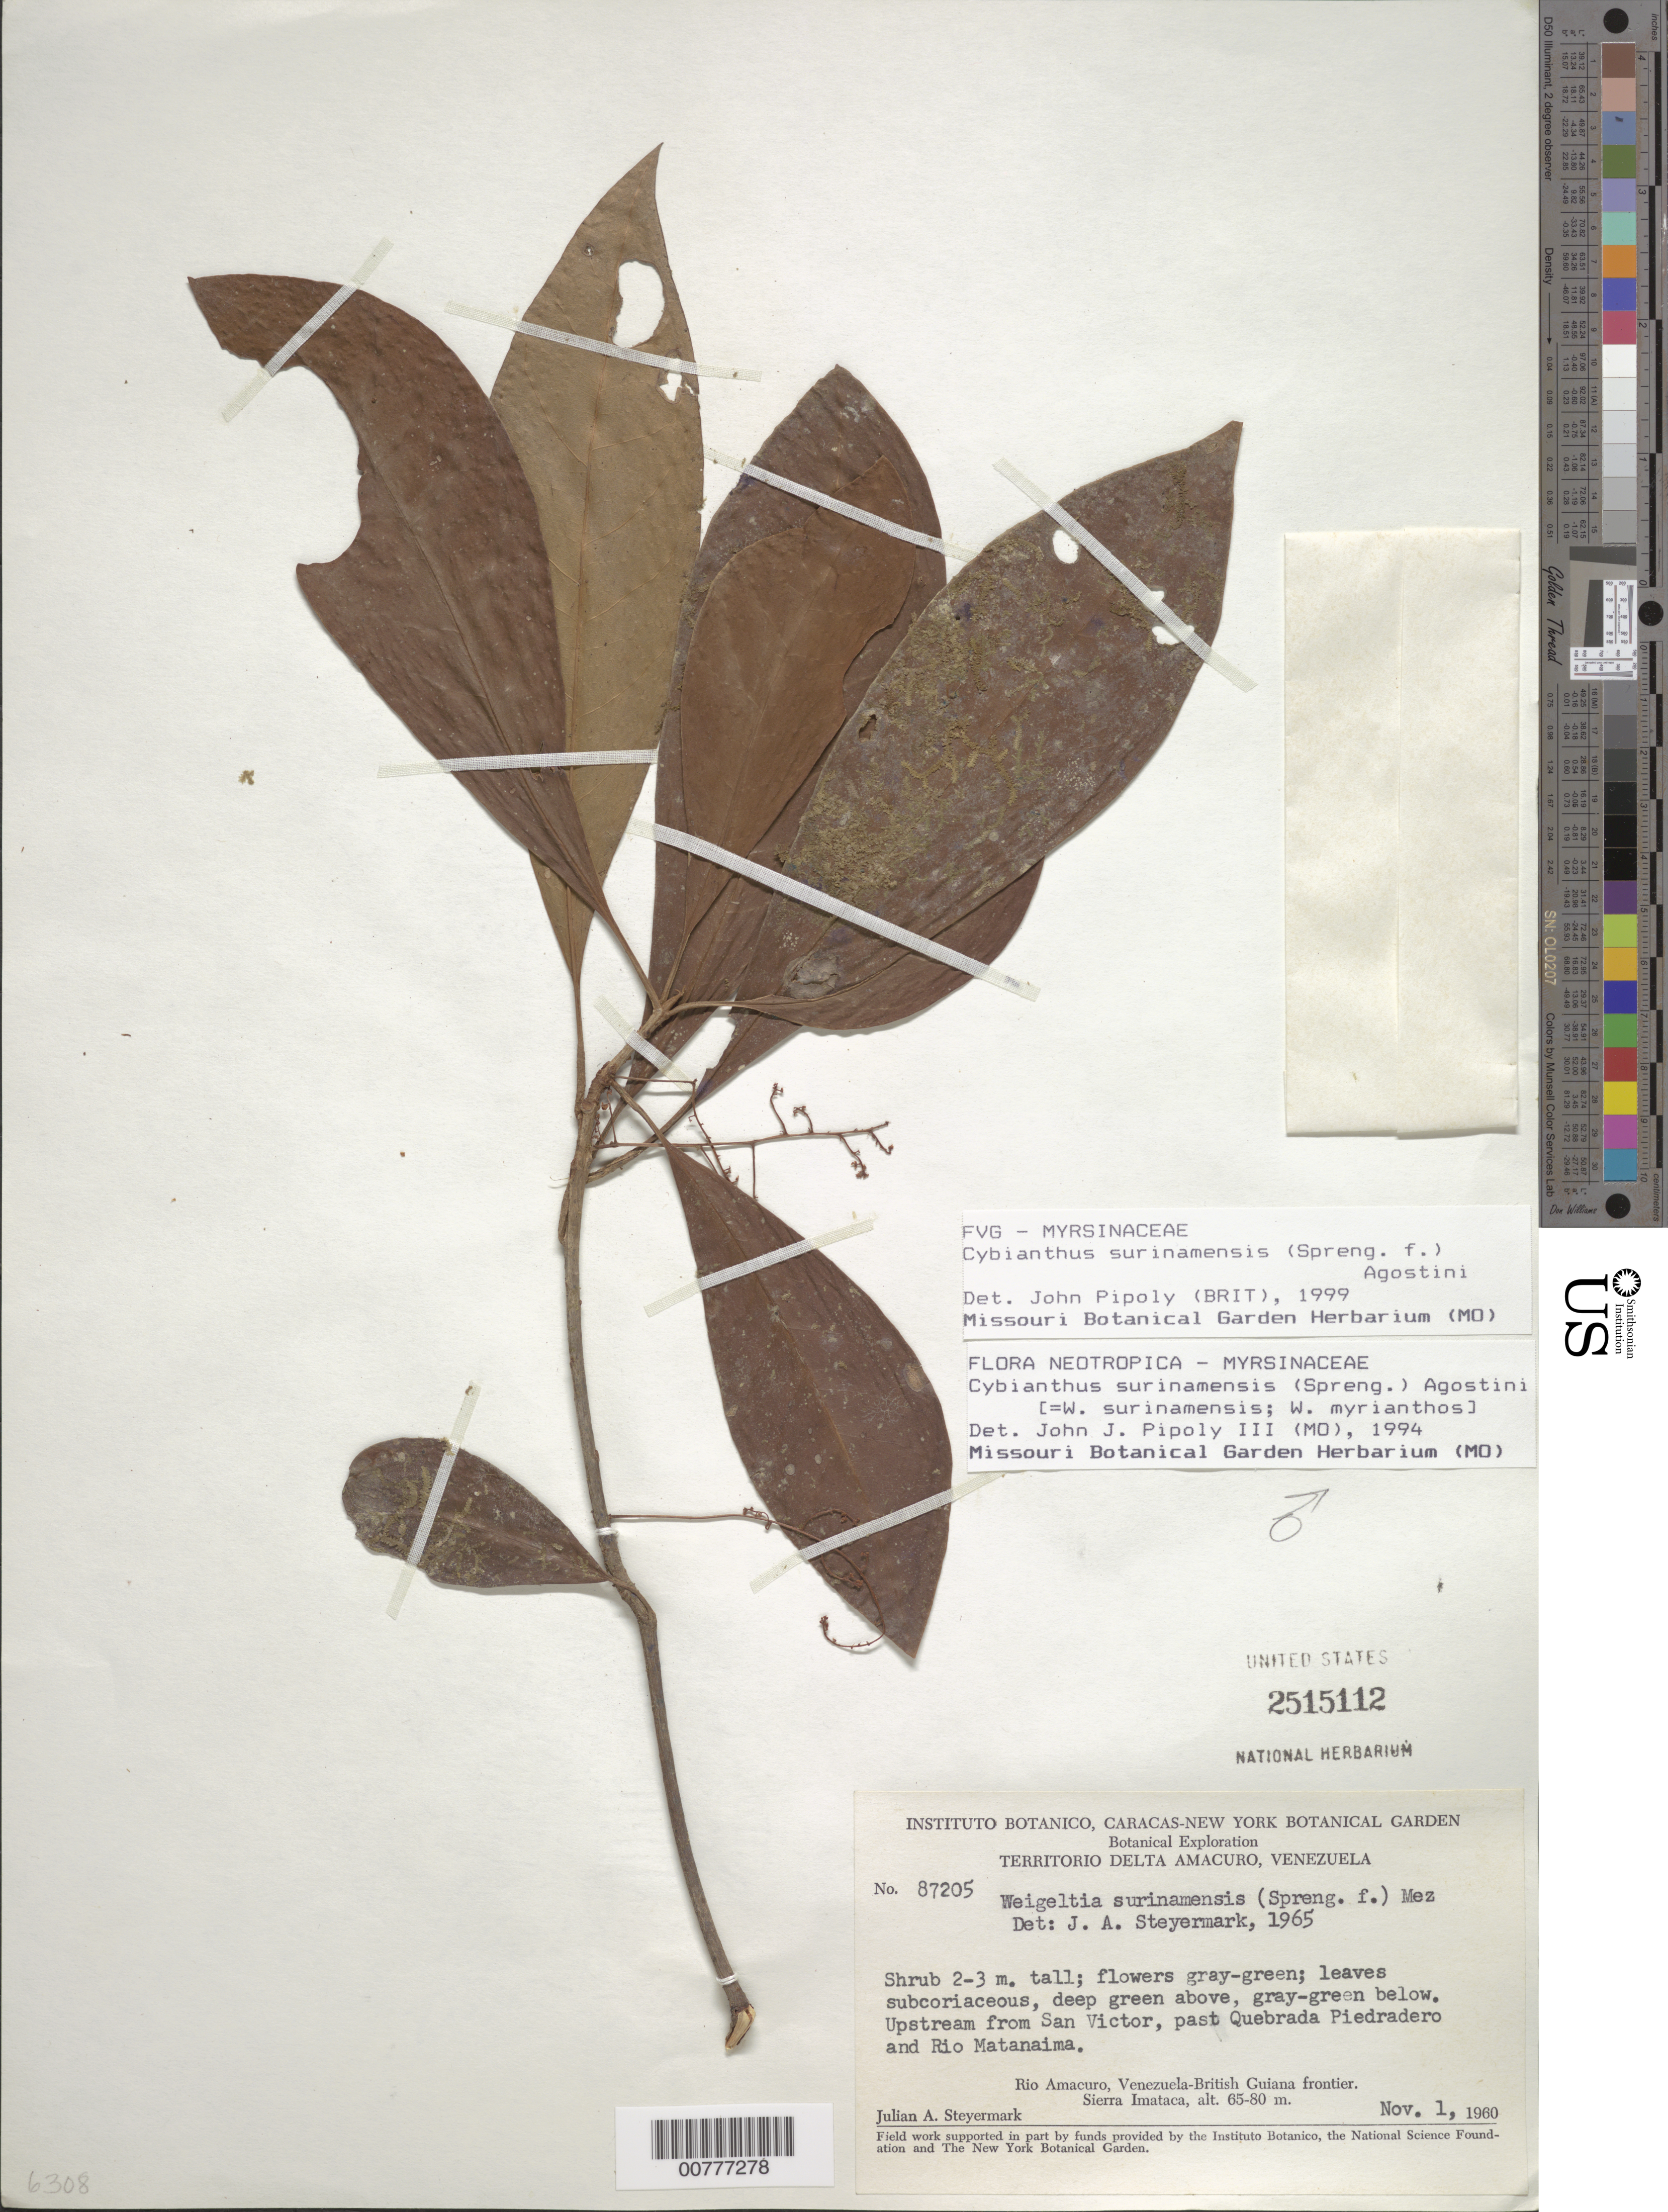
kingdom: Plantae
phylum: Tracheophyta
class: Magnoliopsida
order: Ericales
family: Primulaceae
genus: Cybianthus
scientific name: Cybianthus surinamensis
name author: (Spreng.) G. Agostini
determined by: Pipoly, J. J., III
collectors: J. Steyermark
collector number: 87205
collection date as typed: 1-Nov-60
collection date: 1960-11-01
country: Venezuela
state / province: Delta Amacuro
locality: Río Amacuro, Venezuela-British Guiana frontier, Sierra Imataca; upstream from San Victor, past Quebrada Piedradero and Río Matanaima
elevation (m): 65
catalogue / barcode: US 2515112